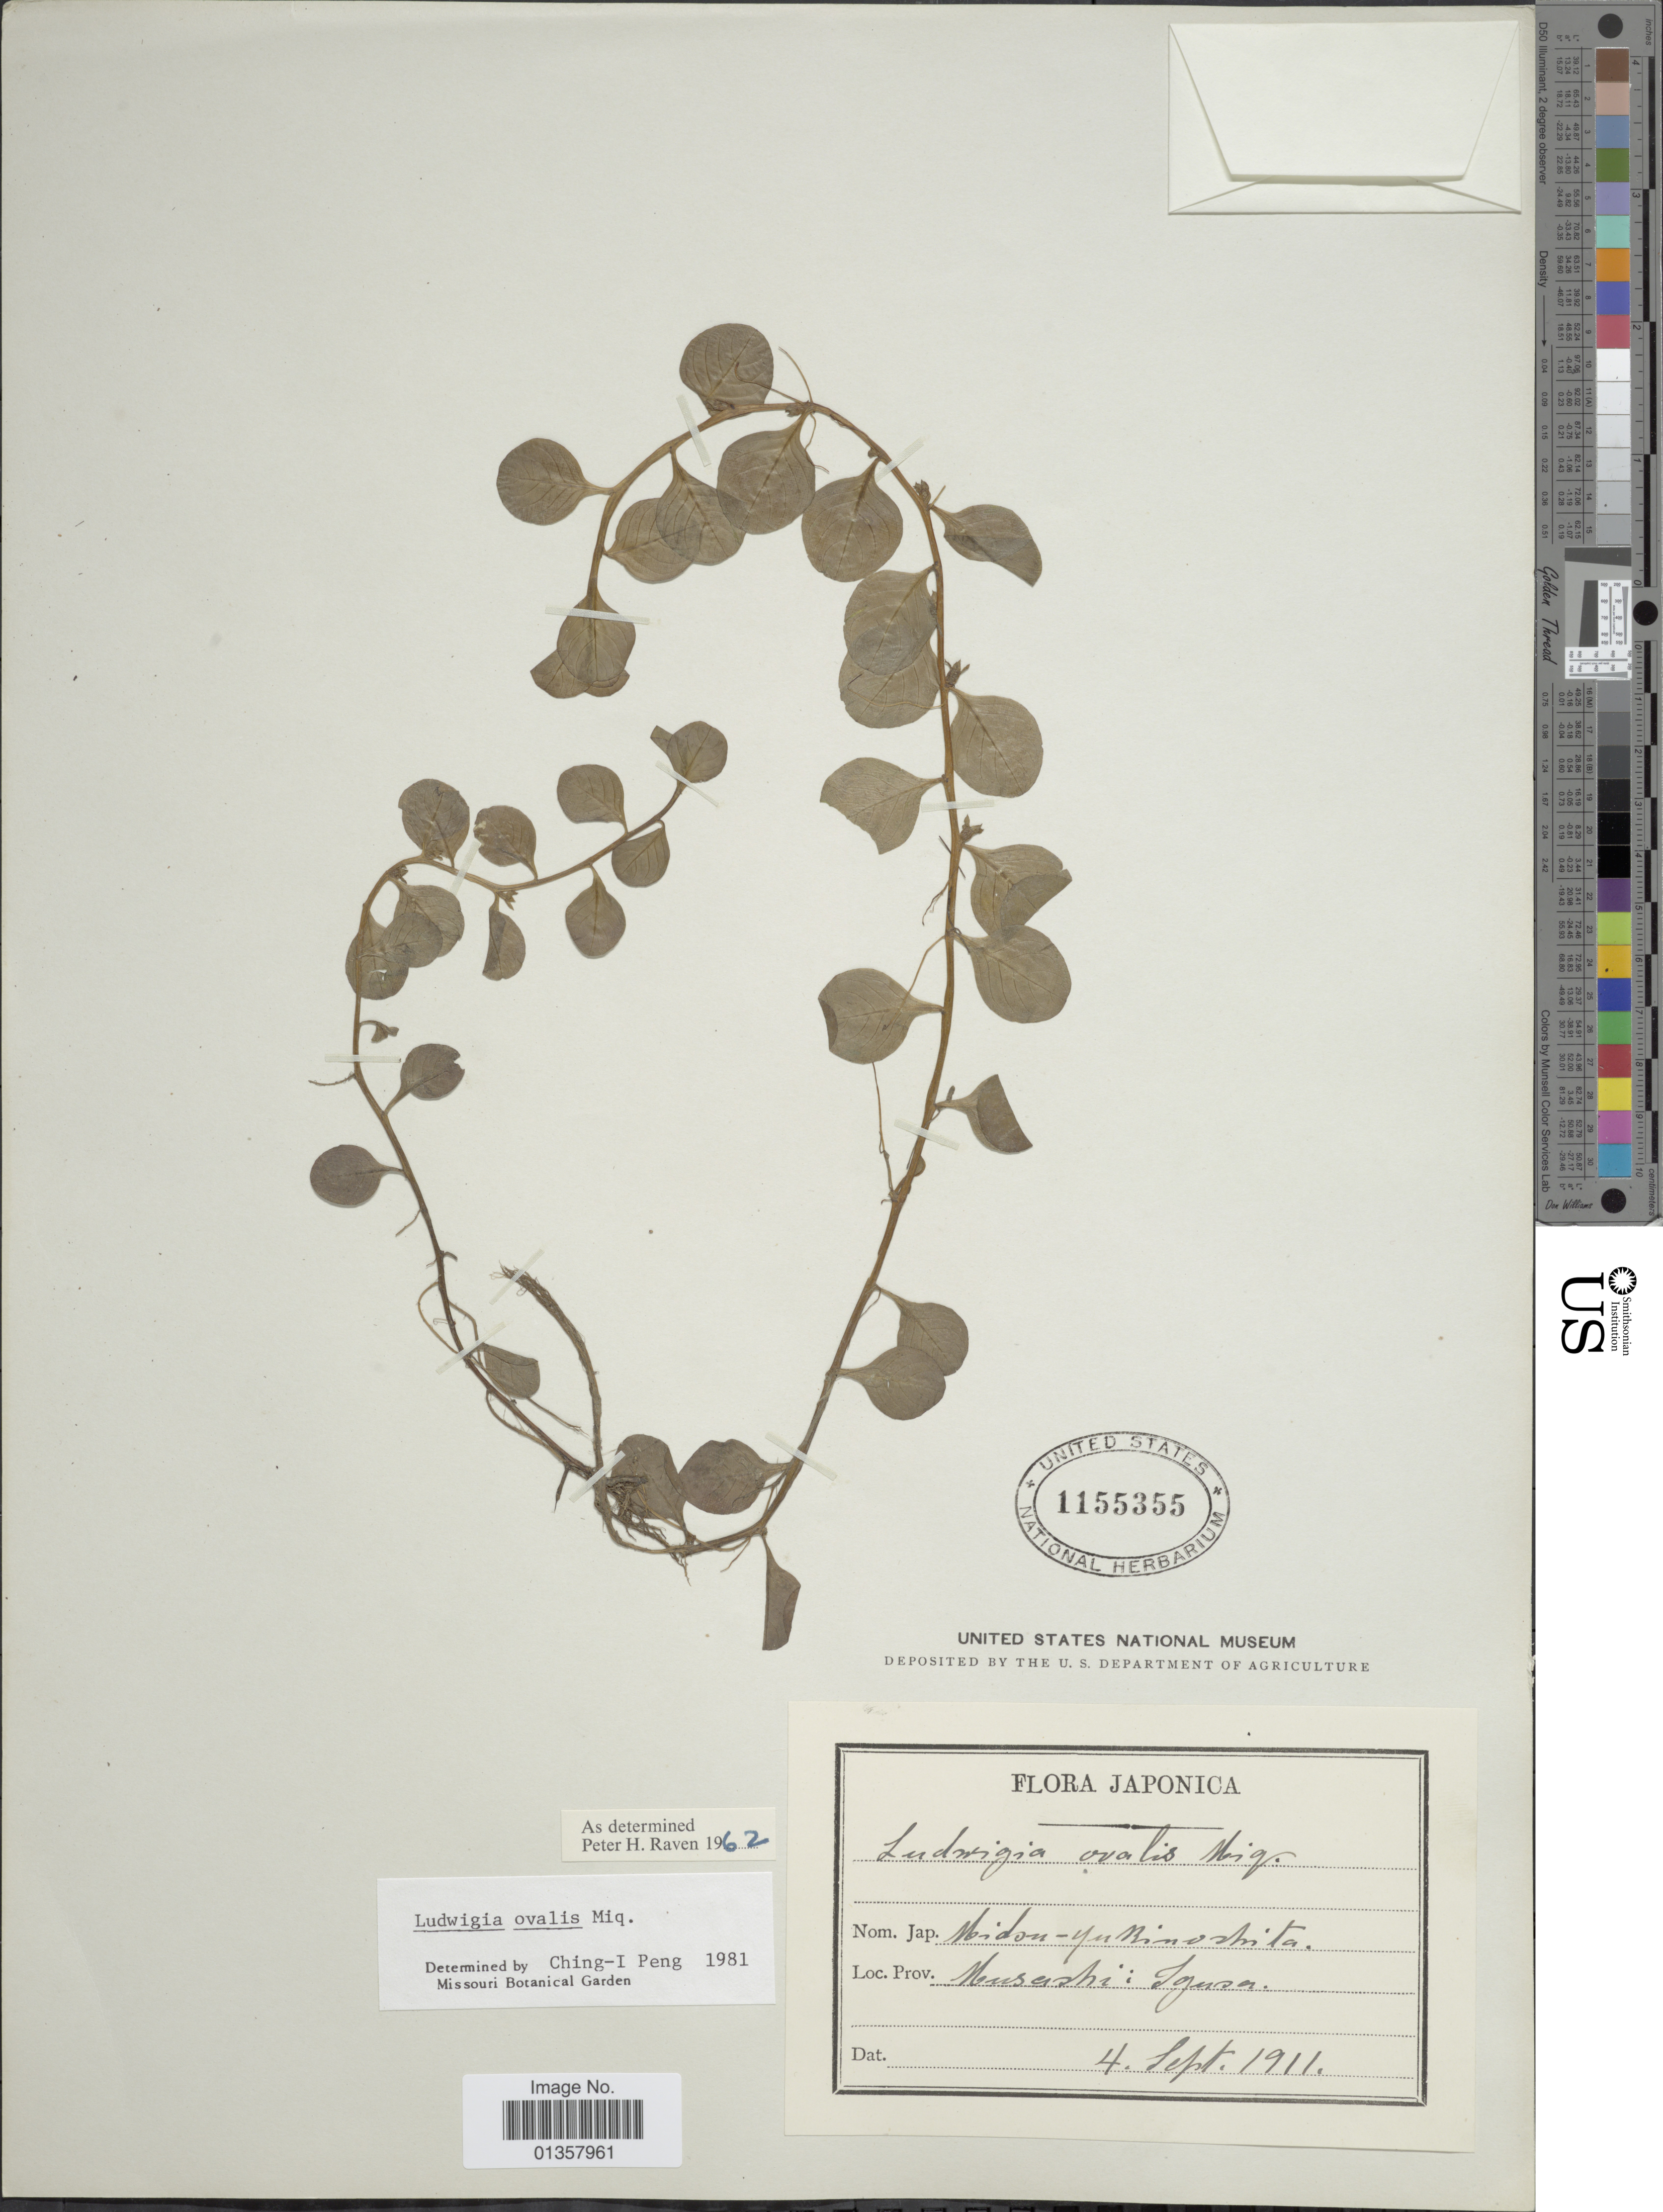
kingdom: Plantae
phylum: Tracheophyta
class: Magnoliopsida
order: Myrtales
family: Onagraceae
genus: Ludwigia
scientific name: Ludwigia ovalis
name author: Miq.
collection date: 1911-09-04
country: Japan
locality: Musashi: Igusa.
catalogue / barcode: US 1155355